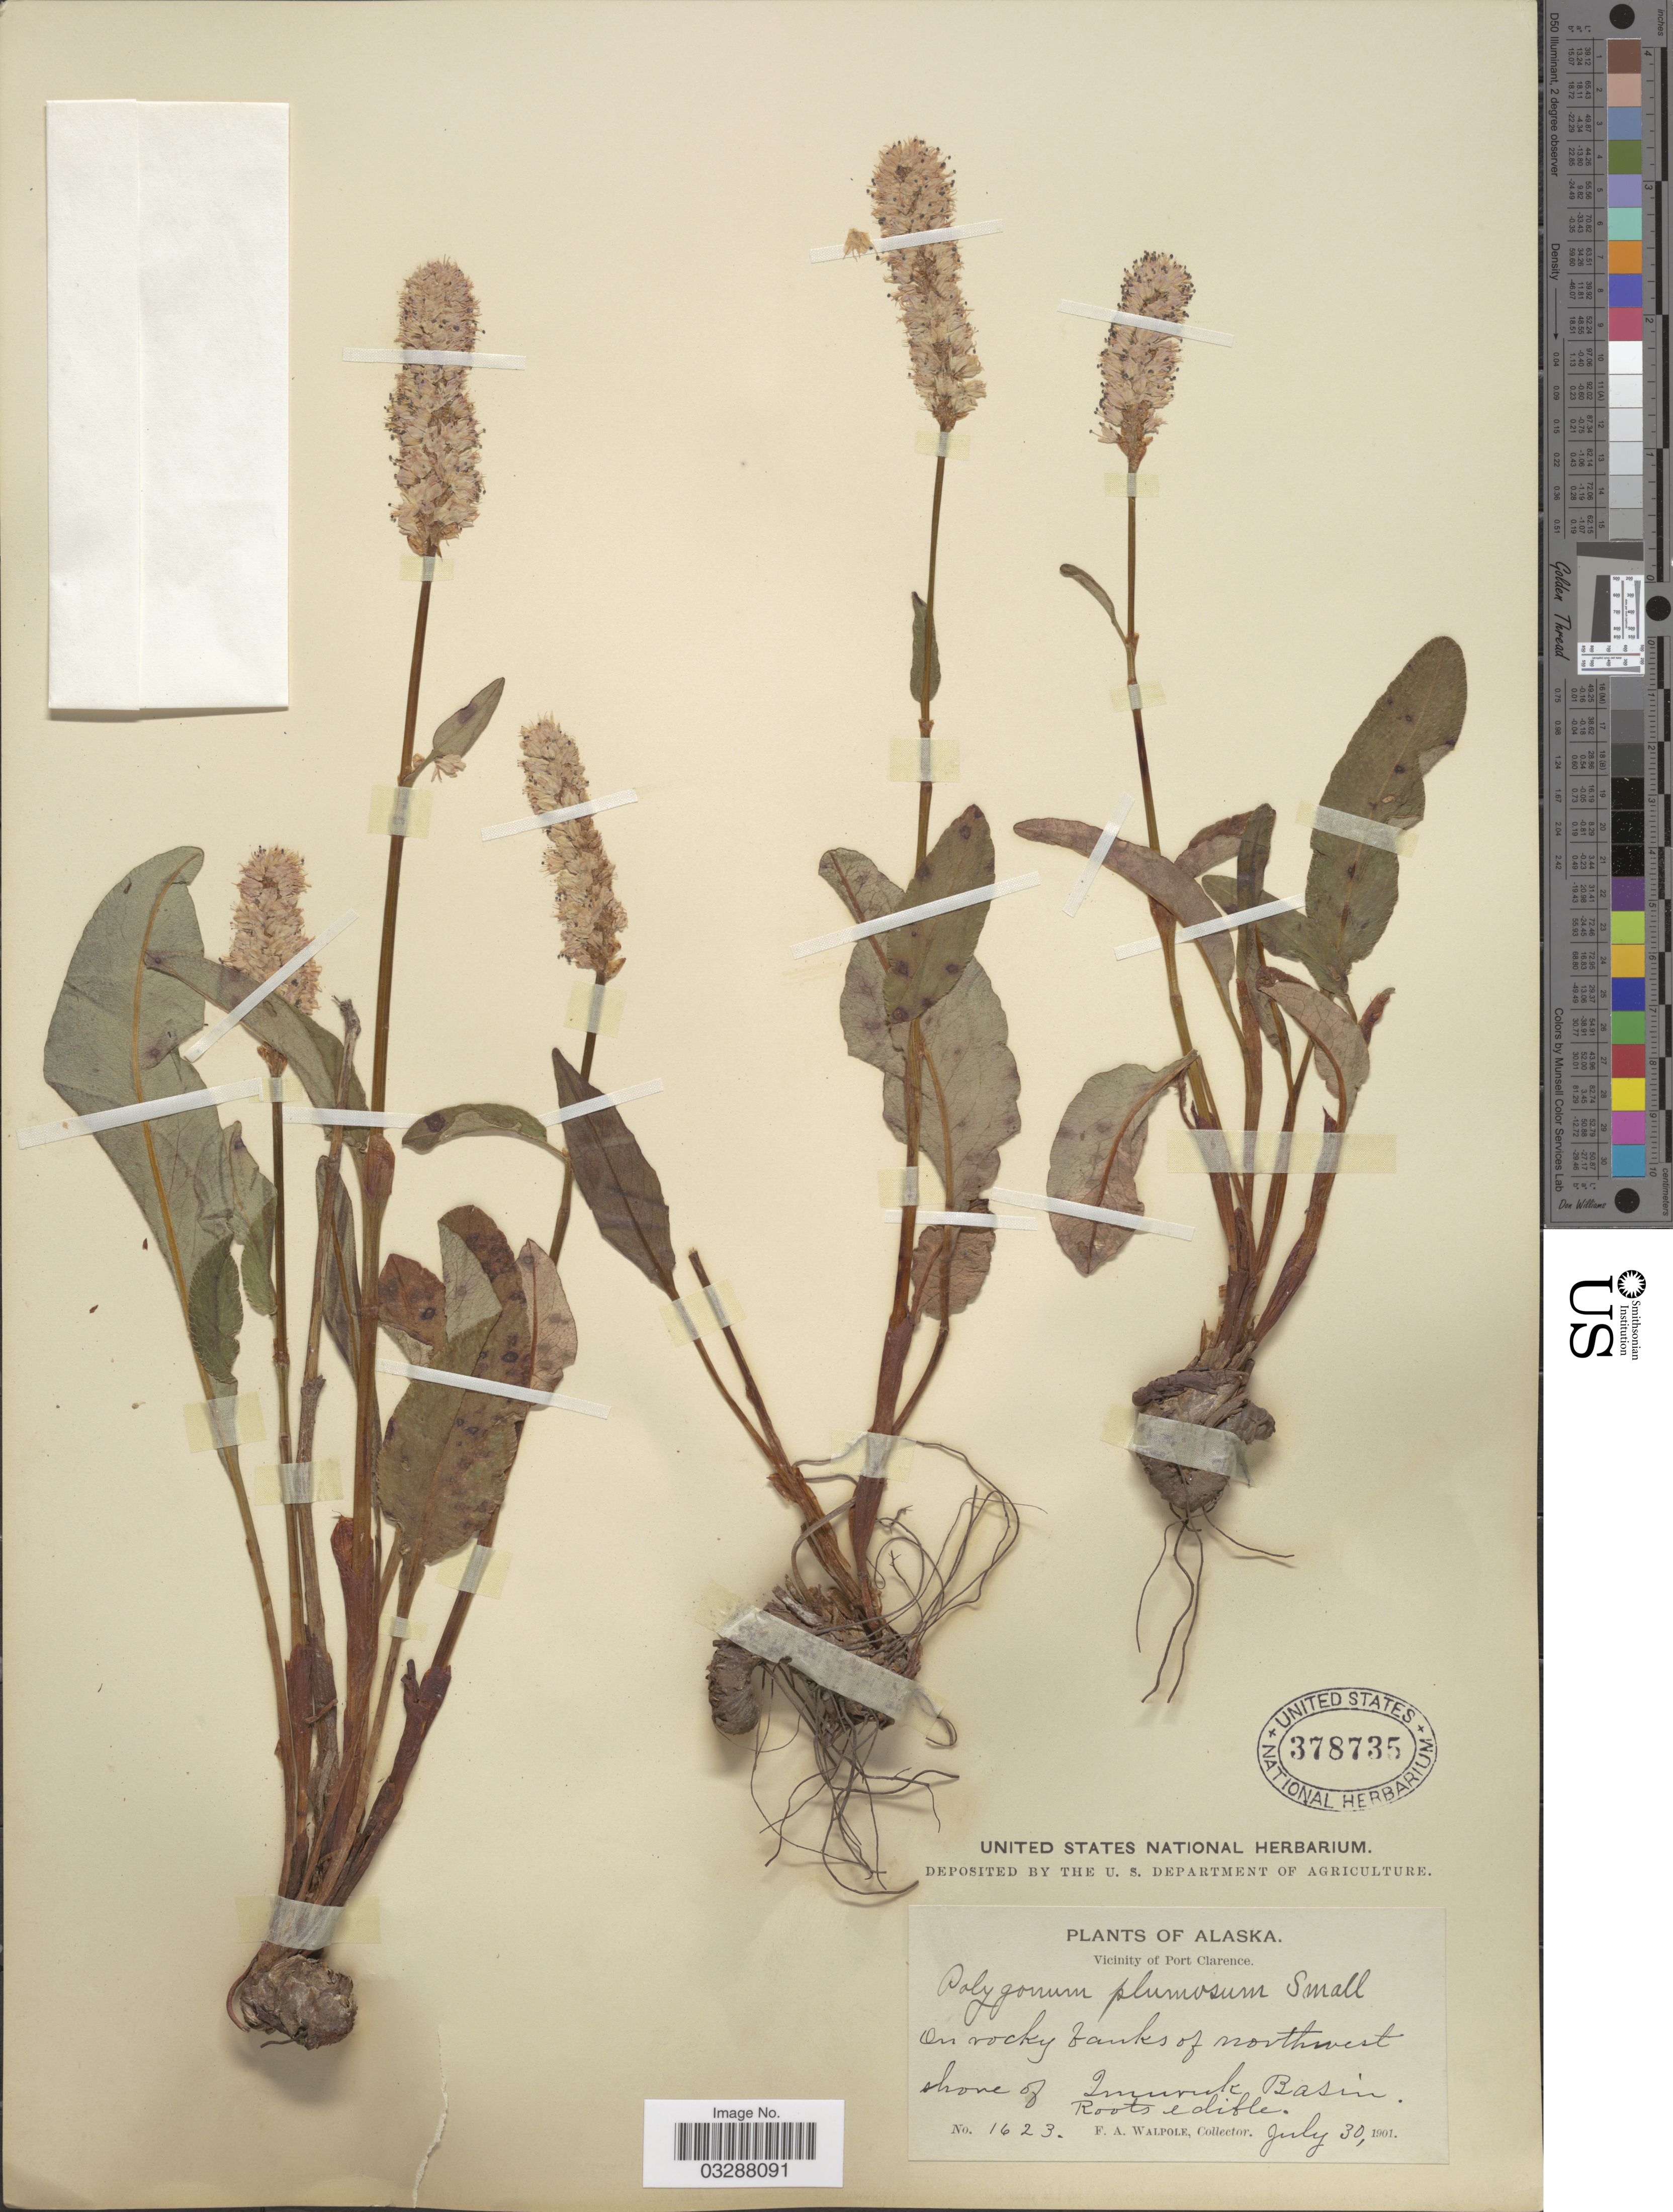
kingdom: Plantae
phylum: Tracheophyta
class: Magnoliopsida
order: Caryophyllales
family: Polygonaceae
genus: Bistorta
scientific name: Bistorta plumosa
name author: (Small) Greene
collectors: F. Walpole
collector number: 1623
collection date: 1901-07-30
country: United States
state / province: Alaska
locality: Vicinity of Port Clarence. On rocky banks of northwest shore of Imuruk Basin.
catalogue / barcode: US 378735